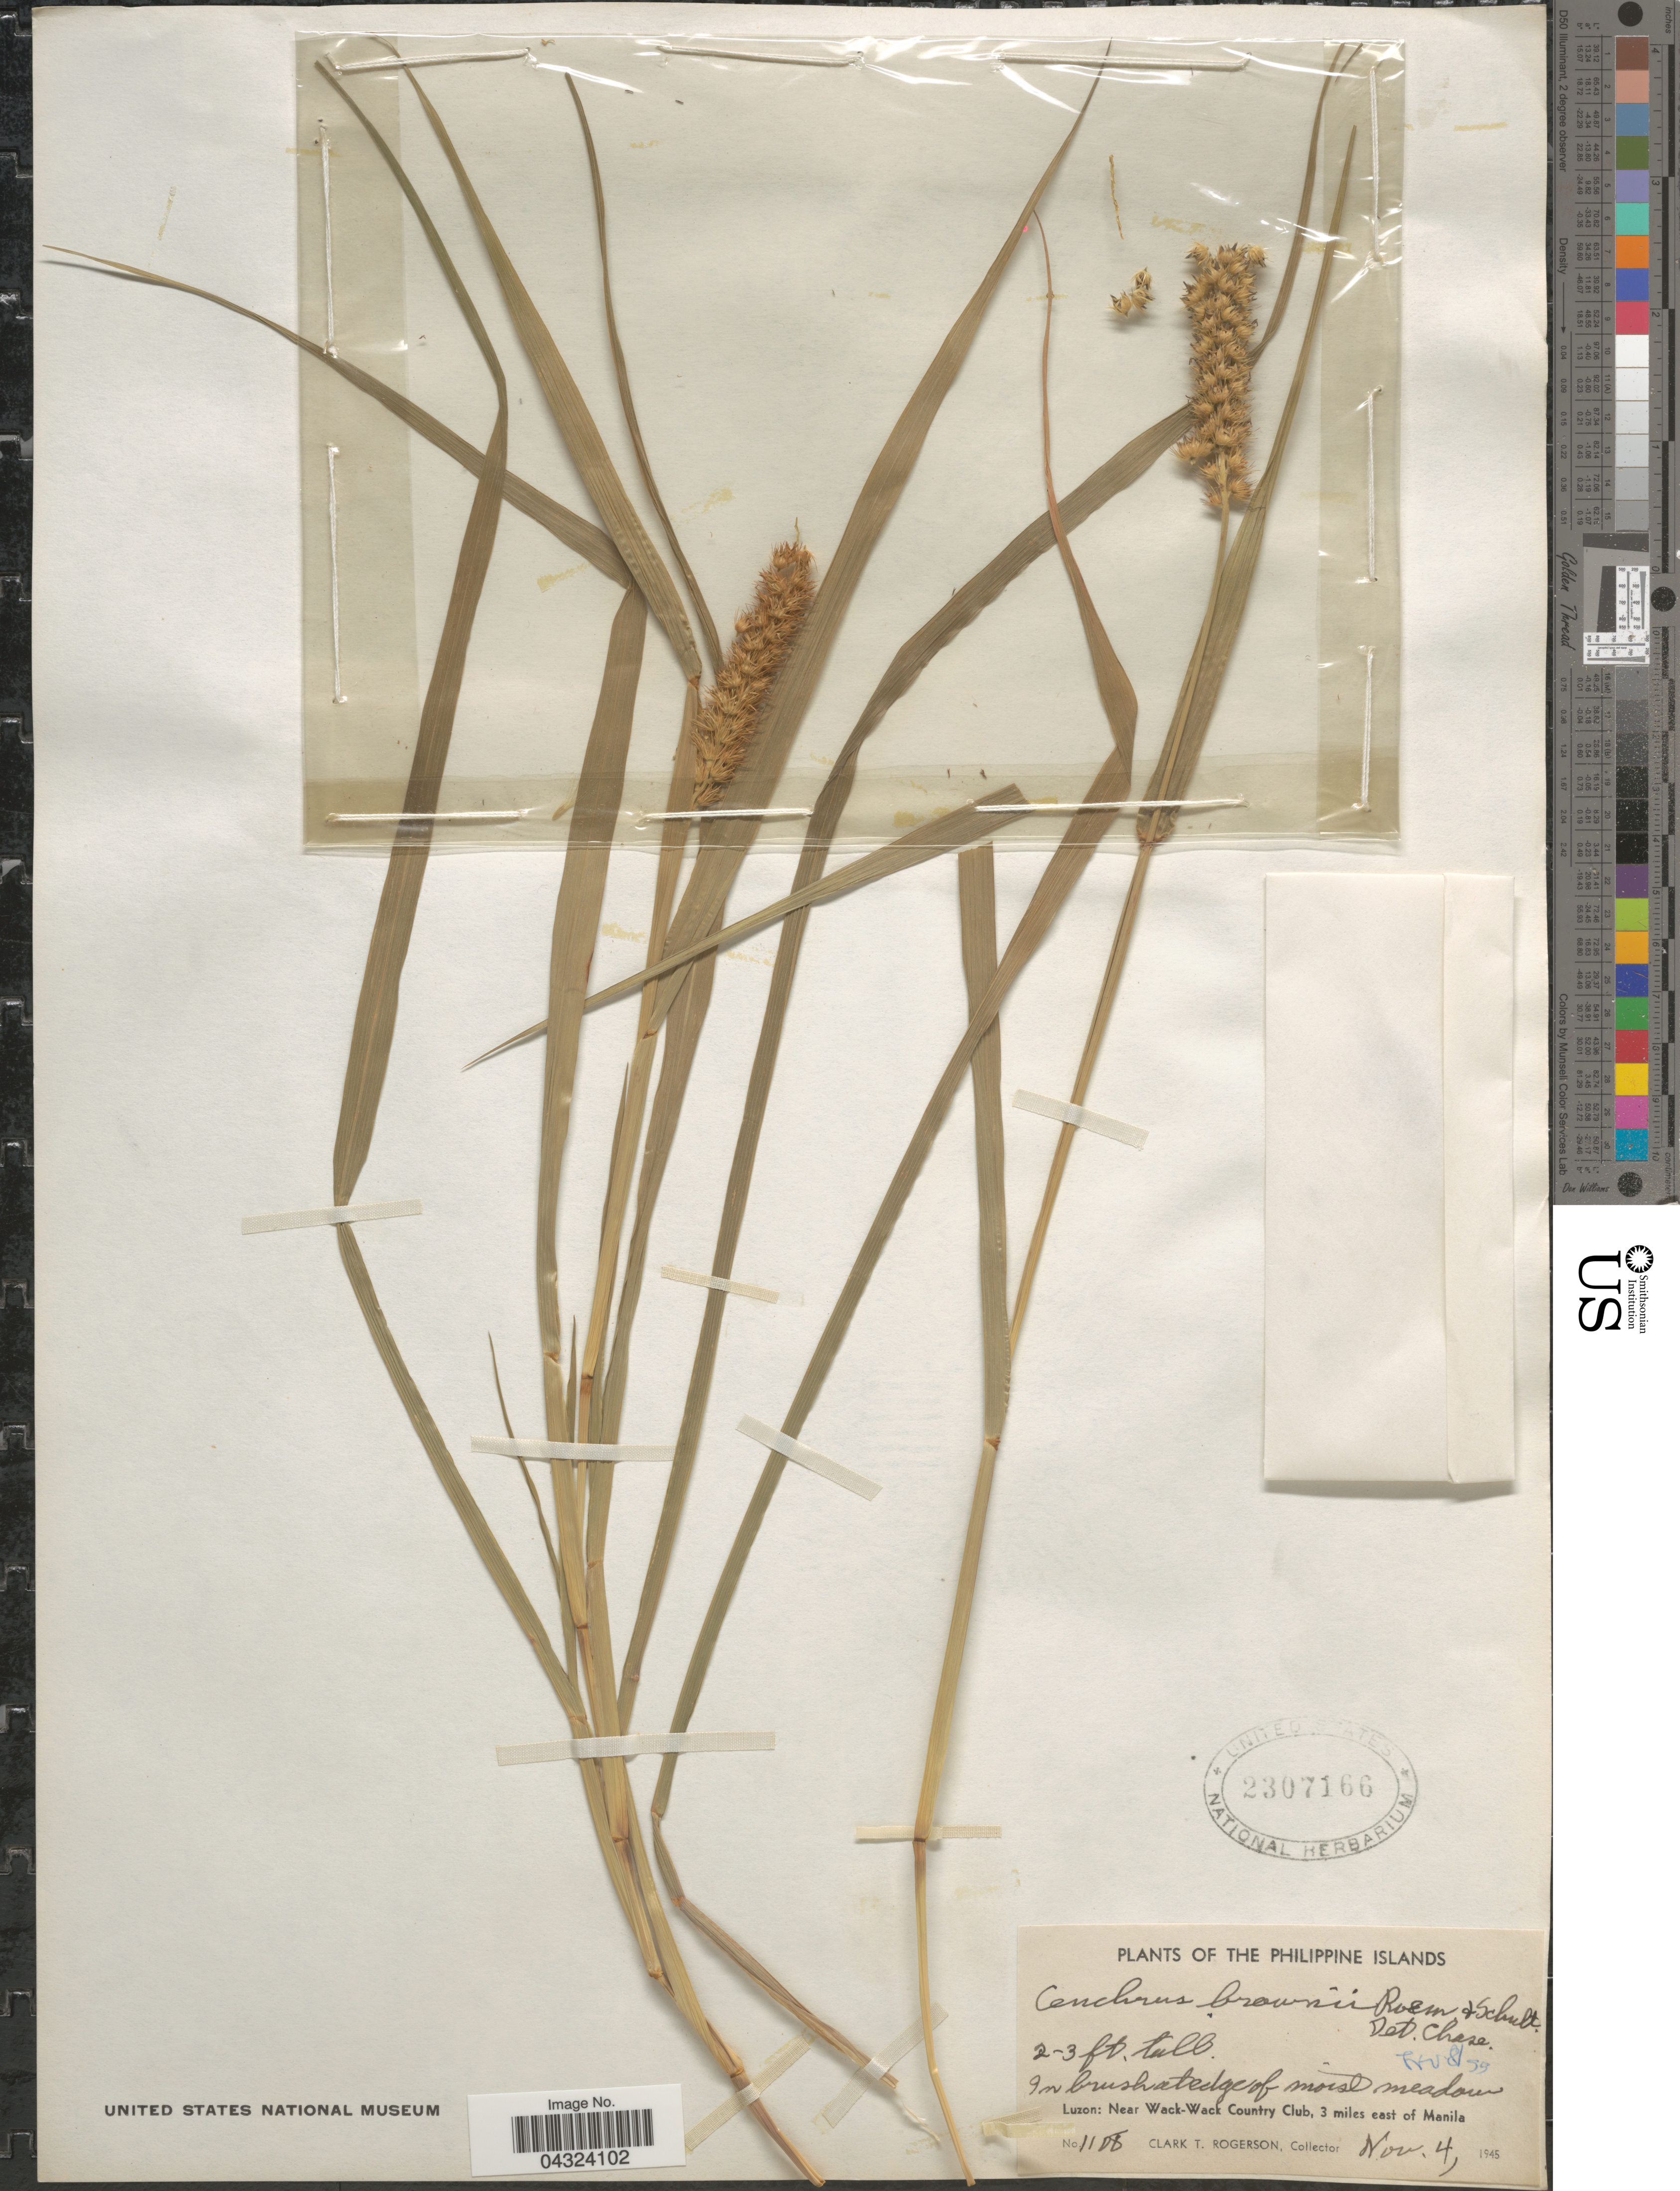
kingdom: Plantae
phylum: Tracheophyta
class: Liliopsida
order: Poales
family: Poaceae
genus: Cenchrus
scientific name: Cenchrus brownii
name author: Roem. & Schult.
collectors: C. Rogerson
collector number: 1108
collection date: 1945-11-04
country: Philippines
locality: Luzon: Near Wack-Wack Country Club, 3 miles east of Manila.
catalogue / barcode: US 2307166